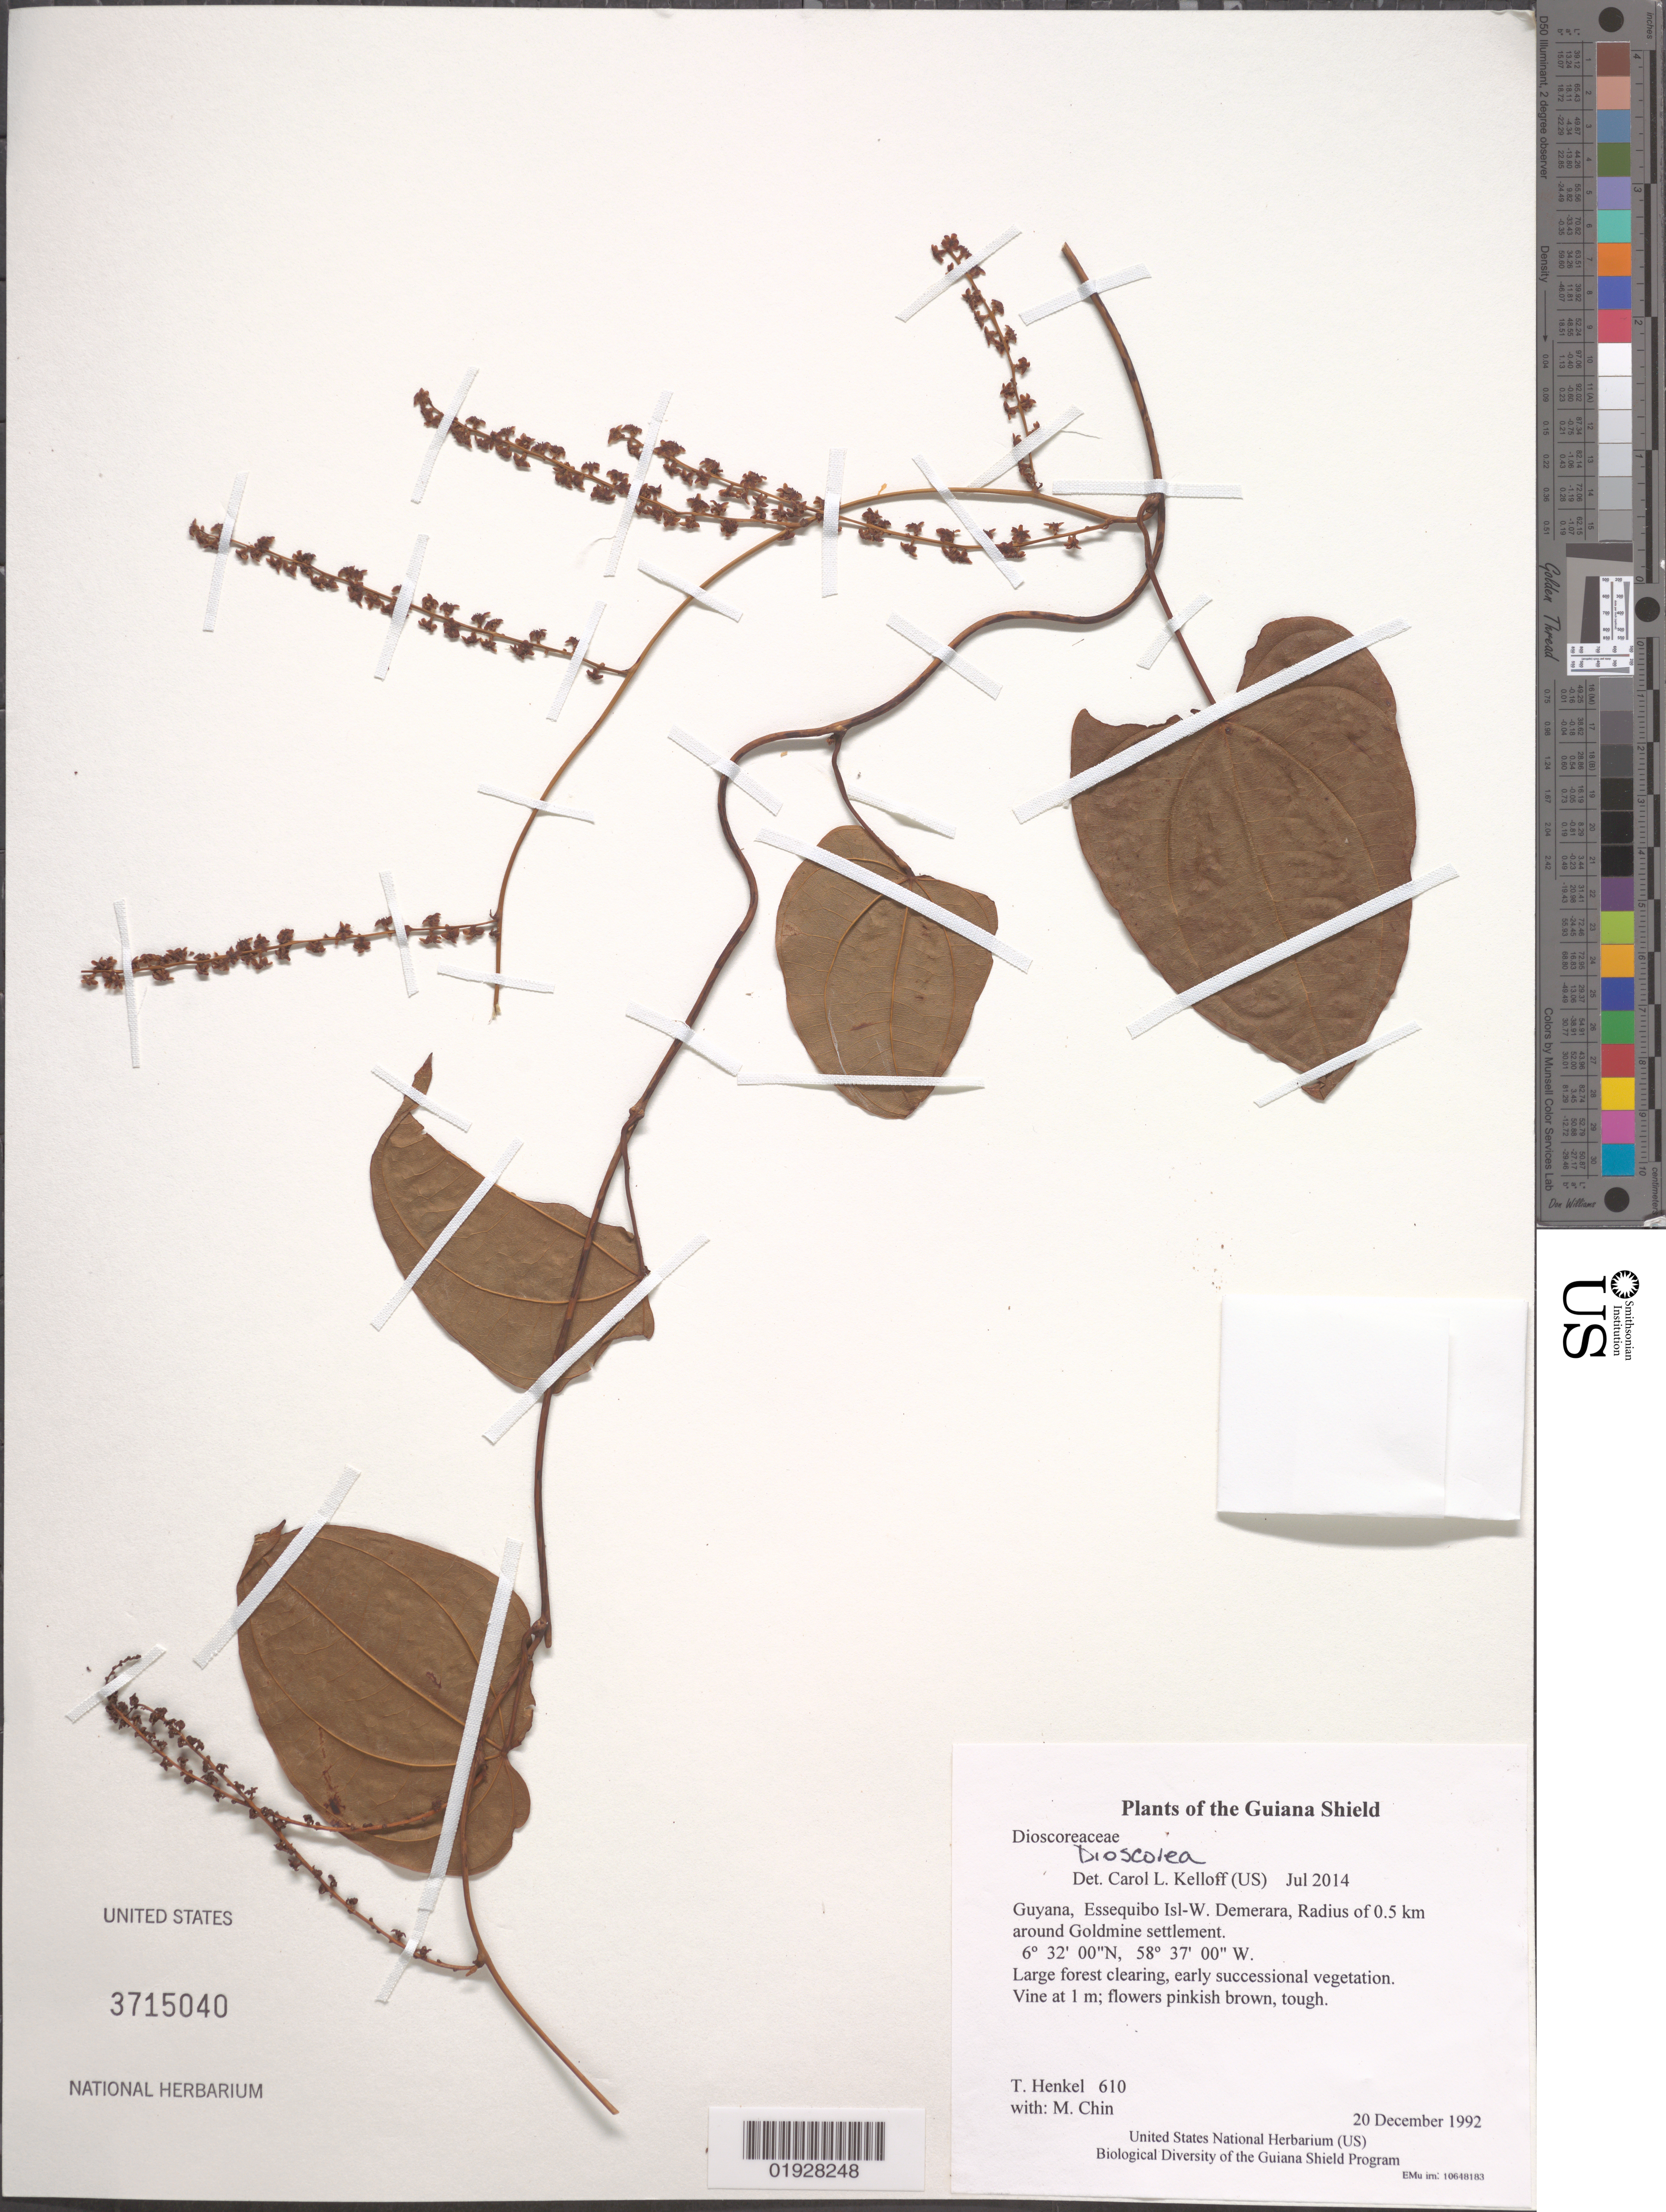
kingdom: Plantae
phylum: Tracheophyta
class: Liliopsida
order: Dioscoreales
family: Dioscoreaceae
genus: Dioscorea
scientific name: Dioscorea sp.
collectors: T. Henkel & M. Chin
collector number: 610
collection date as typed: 20 December 1992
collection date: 1992-12-20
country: Guyana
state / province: Essequibo Isl-W. Demerara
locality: Radius of 0.5 km around Goldmine settlement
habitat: Large forest clearing, early successional vegetation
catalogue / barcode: US 3715040